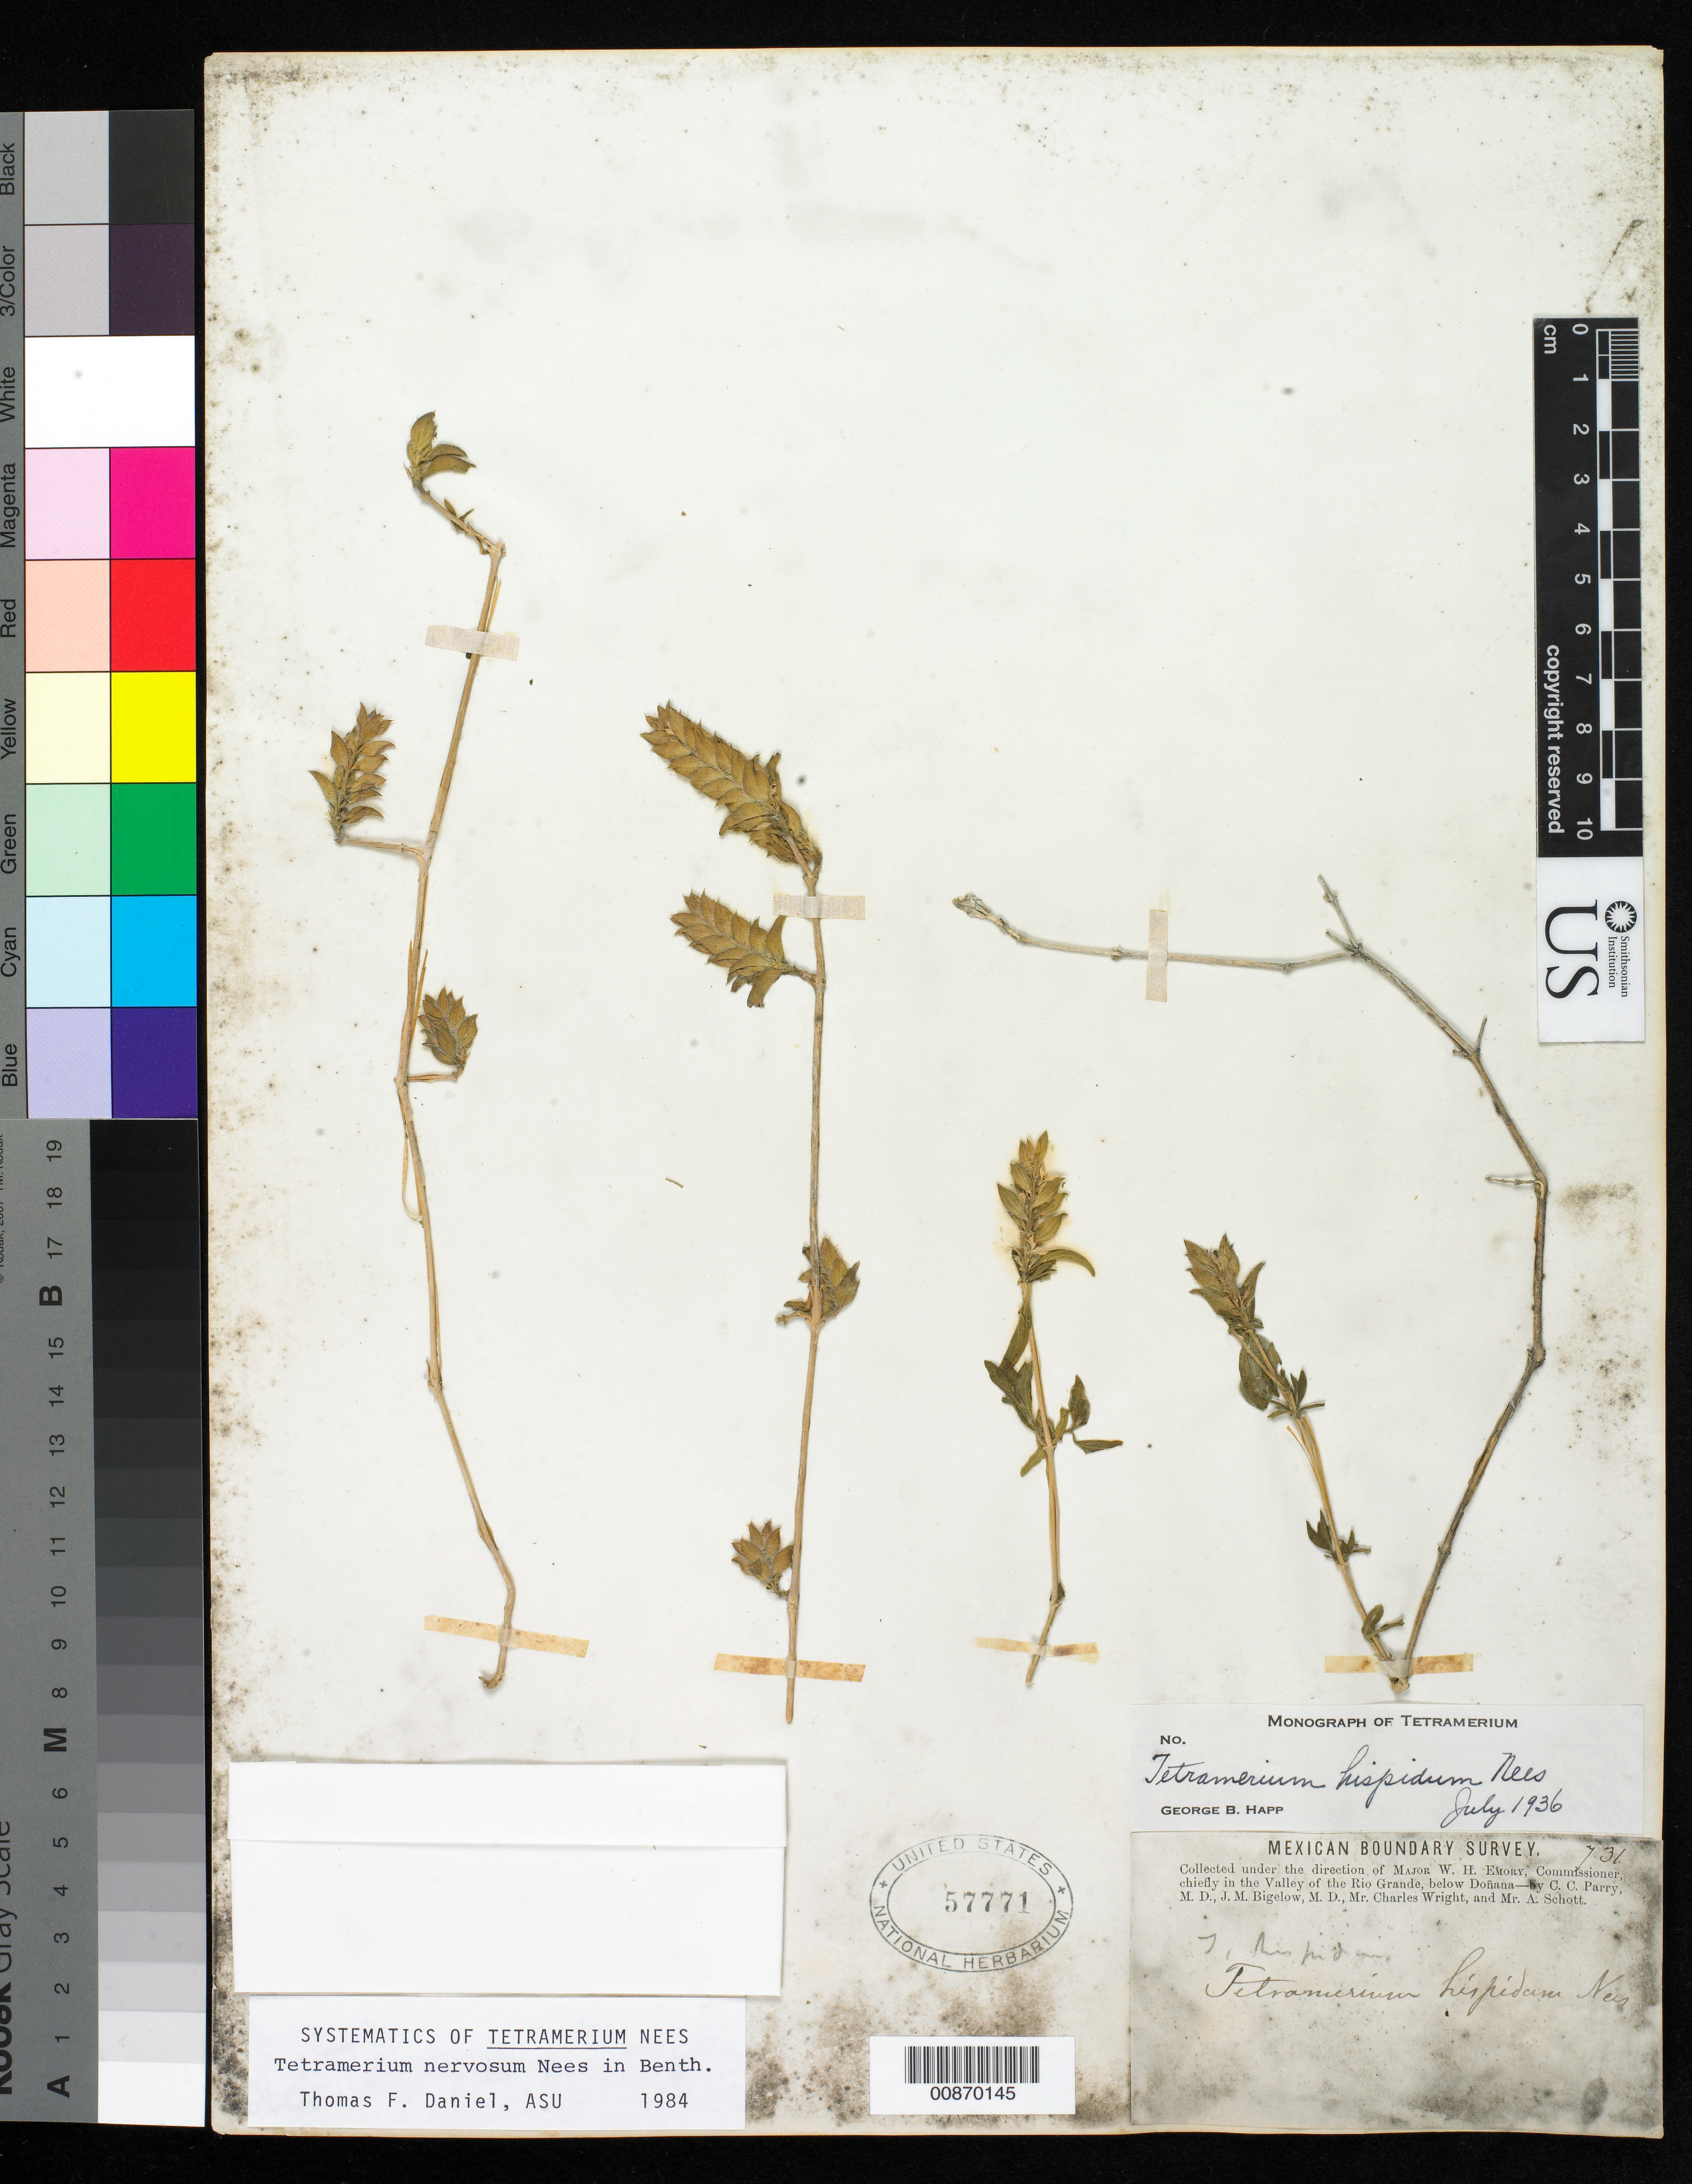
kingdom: Plantae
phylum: Tracheophyta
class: Magnoliopsida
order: Lamiales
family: Acanthaceae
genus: Tetramerium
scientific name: Tetramerium nervosum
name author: Nees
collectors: C. C. Parry, J. M. Bigelow, C. Wright & A. C. V. Schott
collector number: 731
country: United States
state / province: New Mexico / Texas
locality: Valley of the Rio Grande, below Doñana.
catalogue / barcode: US 57771